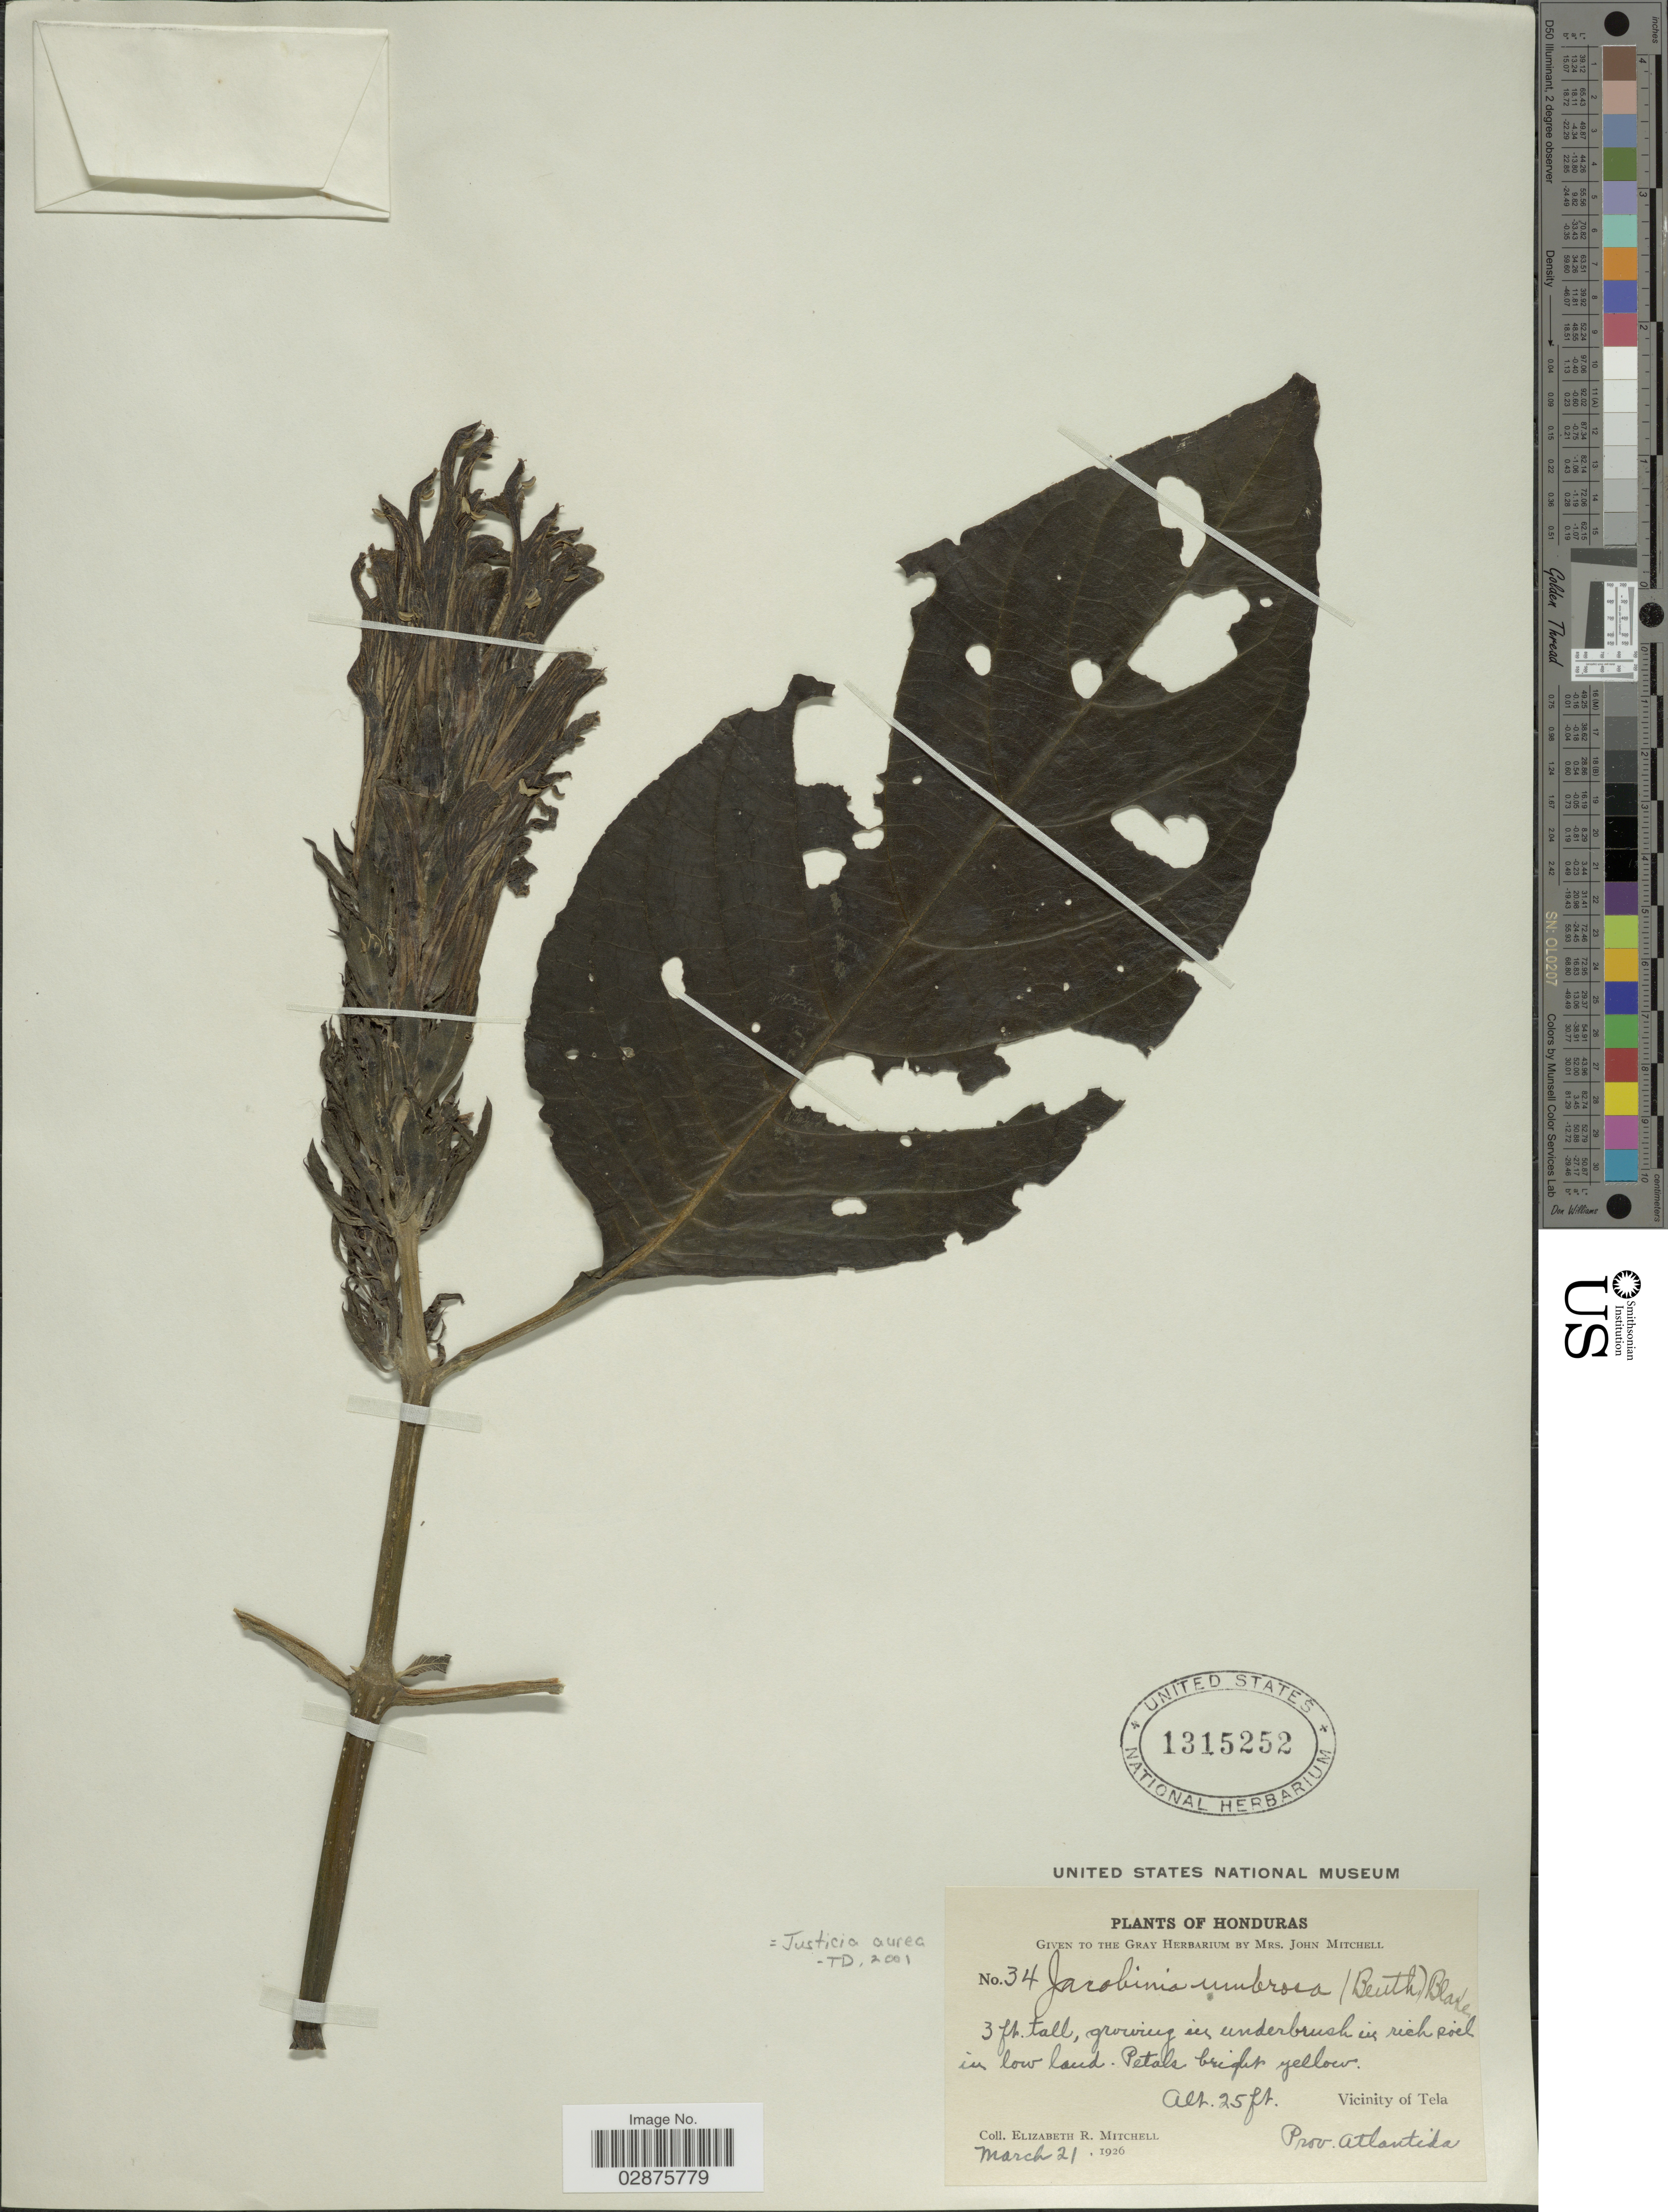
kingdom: Plantae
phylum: Tracheophyta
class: Magnoliopsida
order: Lamiales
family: Acanthaceae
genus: Justicia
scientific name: Justicia aurea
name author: Schltdl.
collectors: E. Mitchell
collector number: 34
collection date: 1926-03-21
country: Honduras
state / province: Atlántida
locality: Vicinity of Tela.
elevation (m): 8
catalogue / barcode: US 1315252